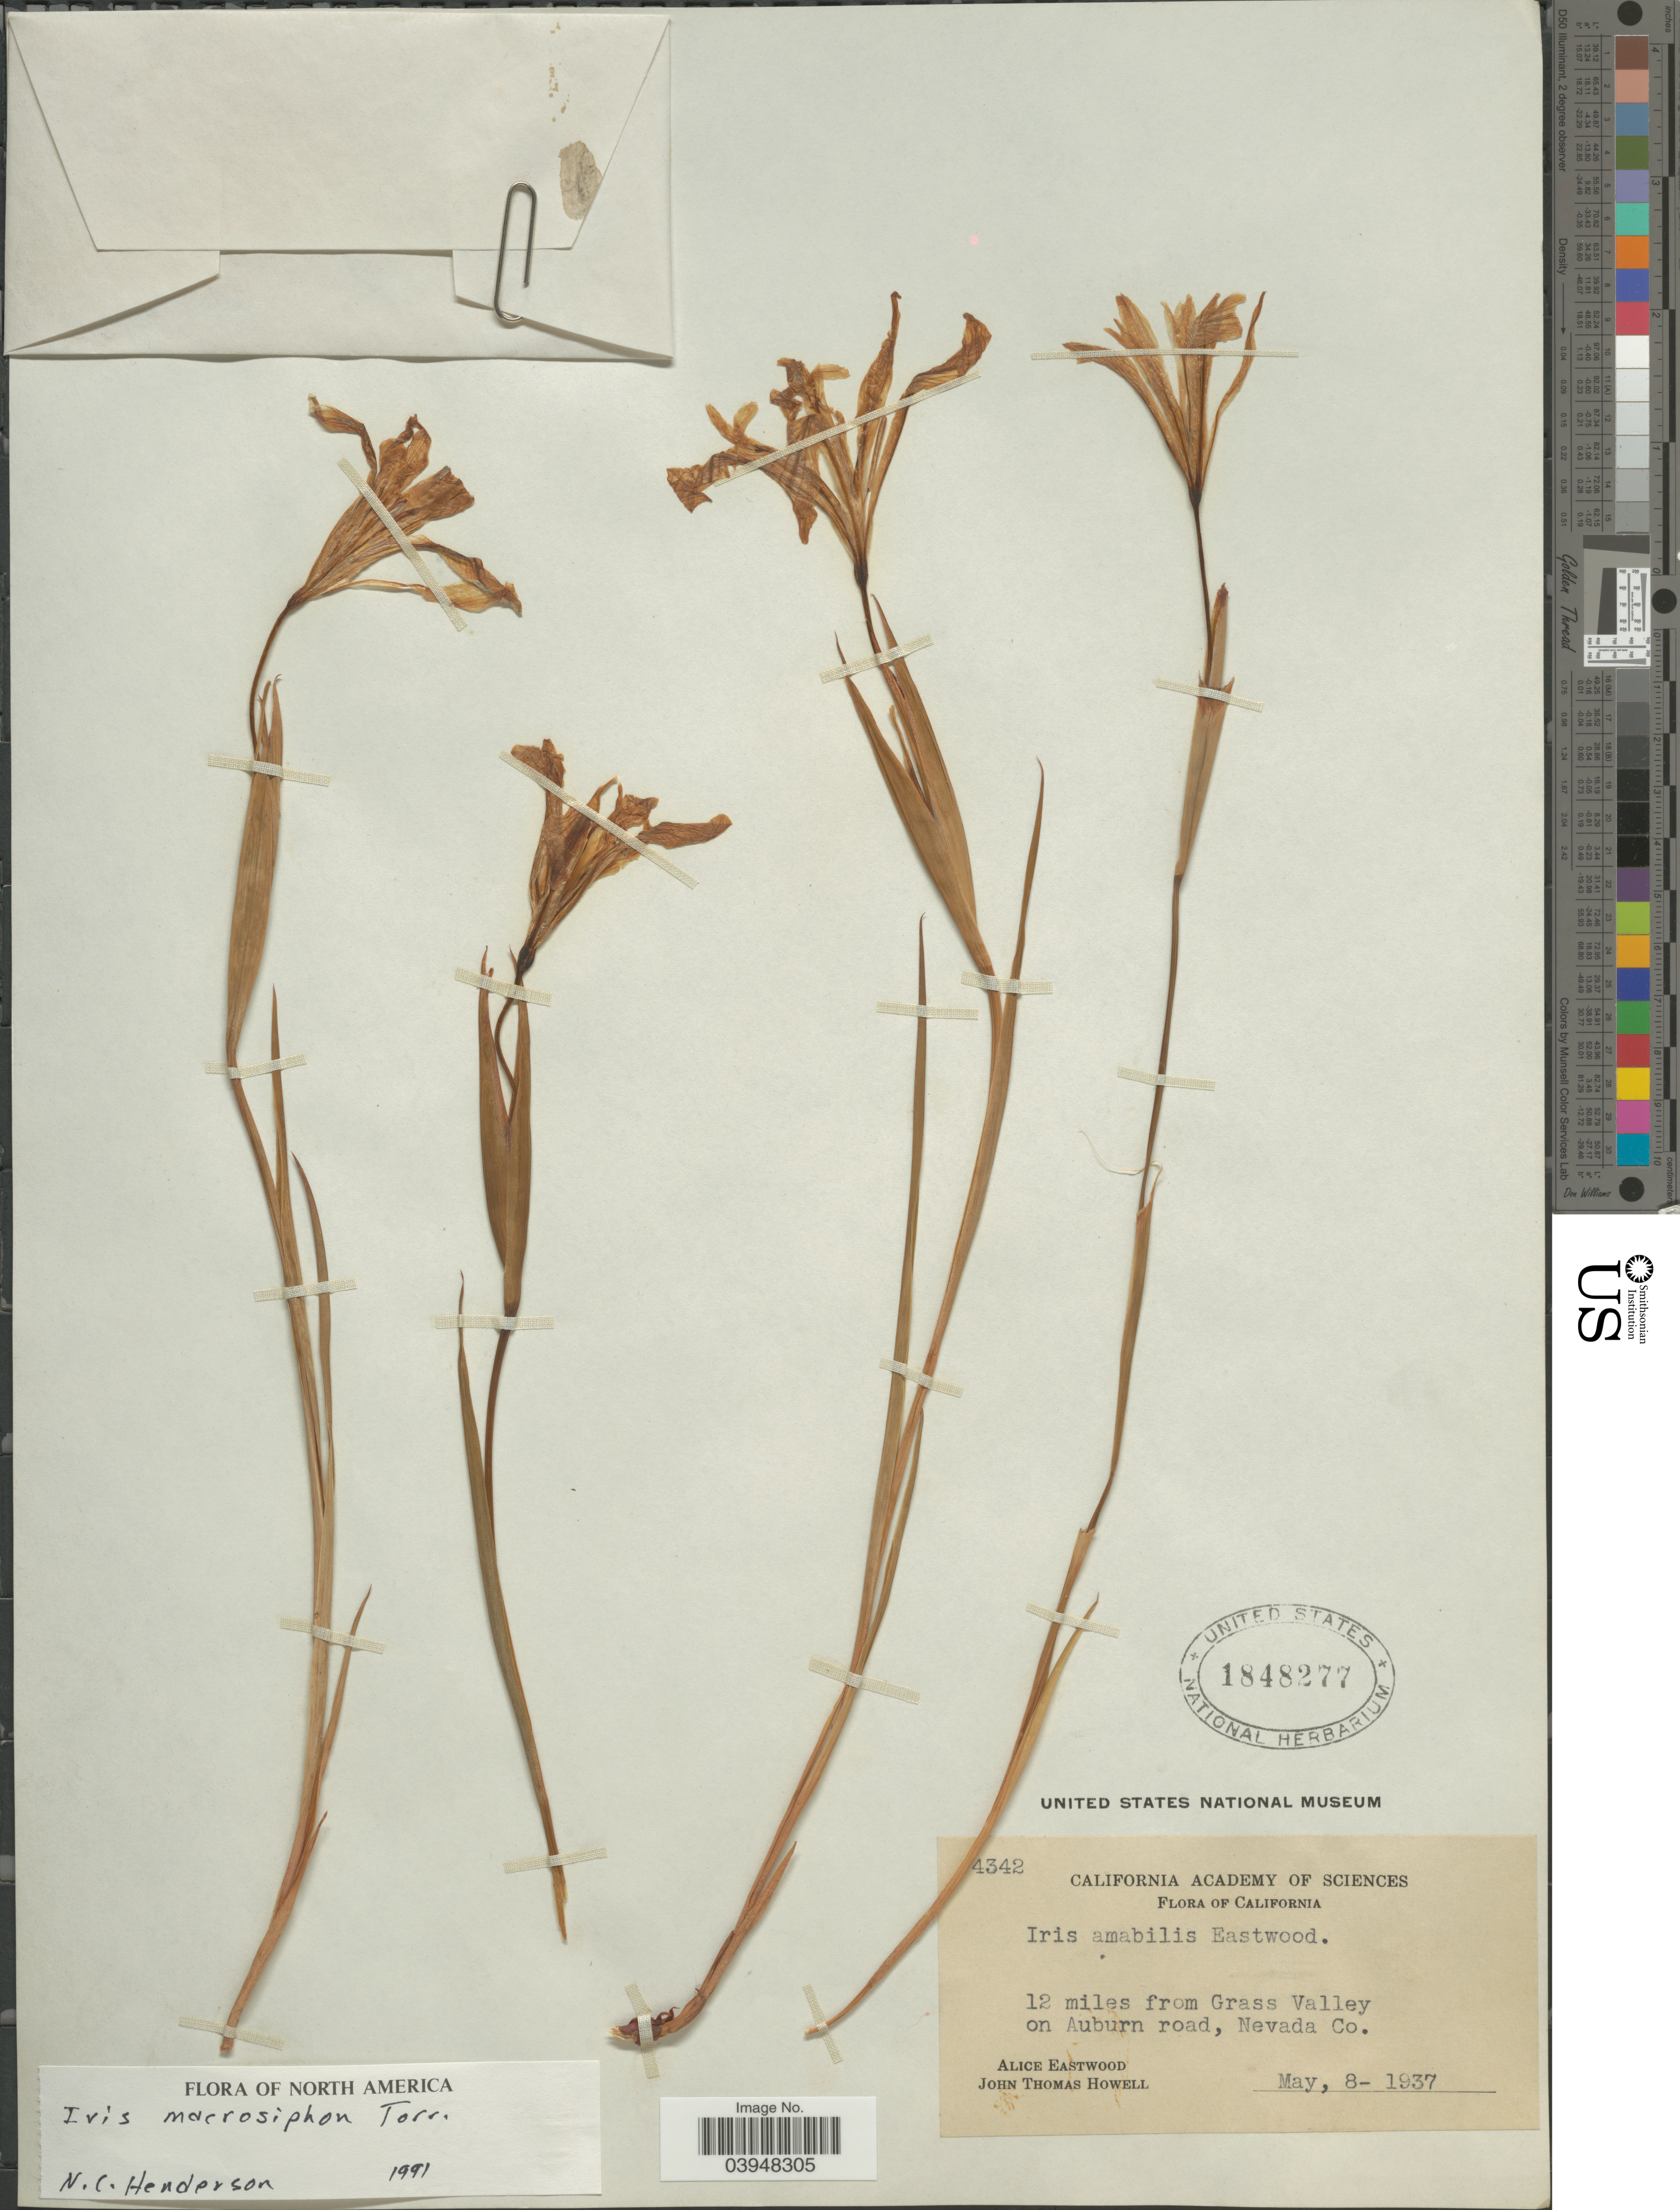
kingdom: Plantae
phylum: Tracheophyta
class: Liliopsida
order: Asparagales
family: Iridaceae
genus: Iris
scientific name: Iris amabilis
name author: Eastw.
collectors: A. Eastwood & J. T. Howell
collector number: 4342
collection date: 1937-05-08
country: United States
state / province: California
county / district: Nevada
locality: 12 miles from Grass Valley on Auburn road, Nevada Co.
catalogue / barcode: US 1848277